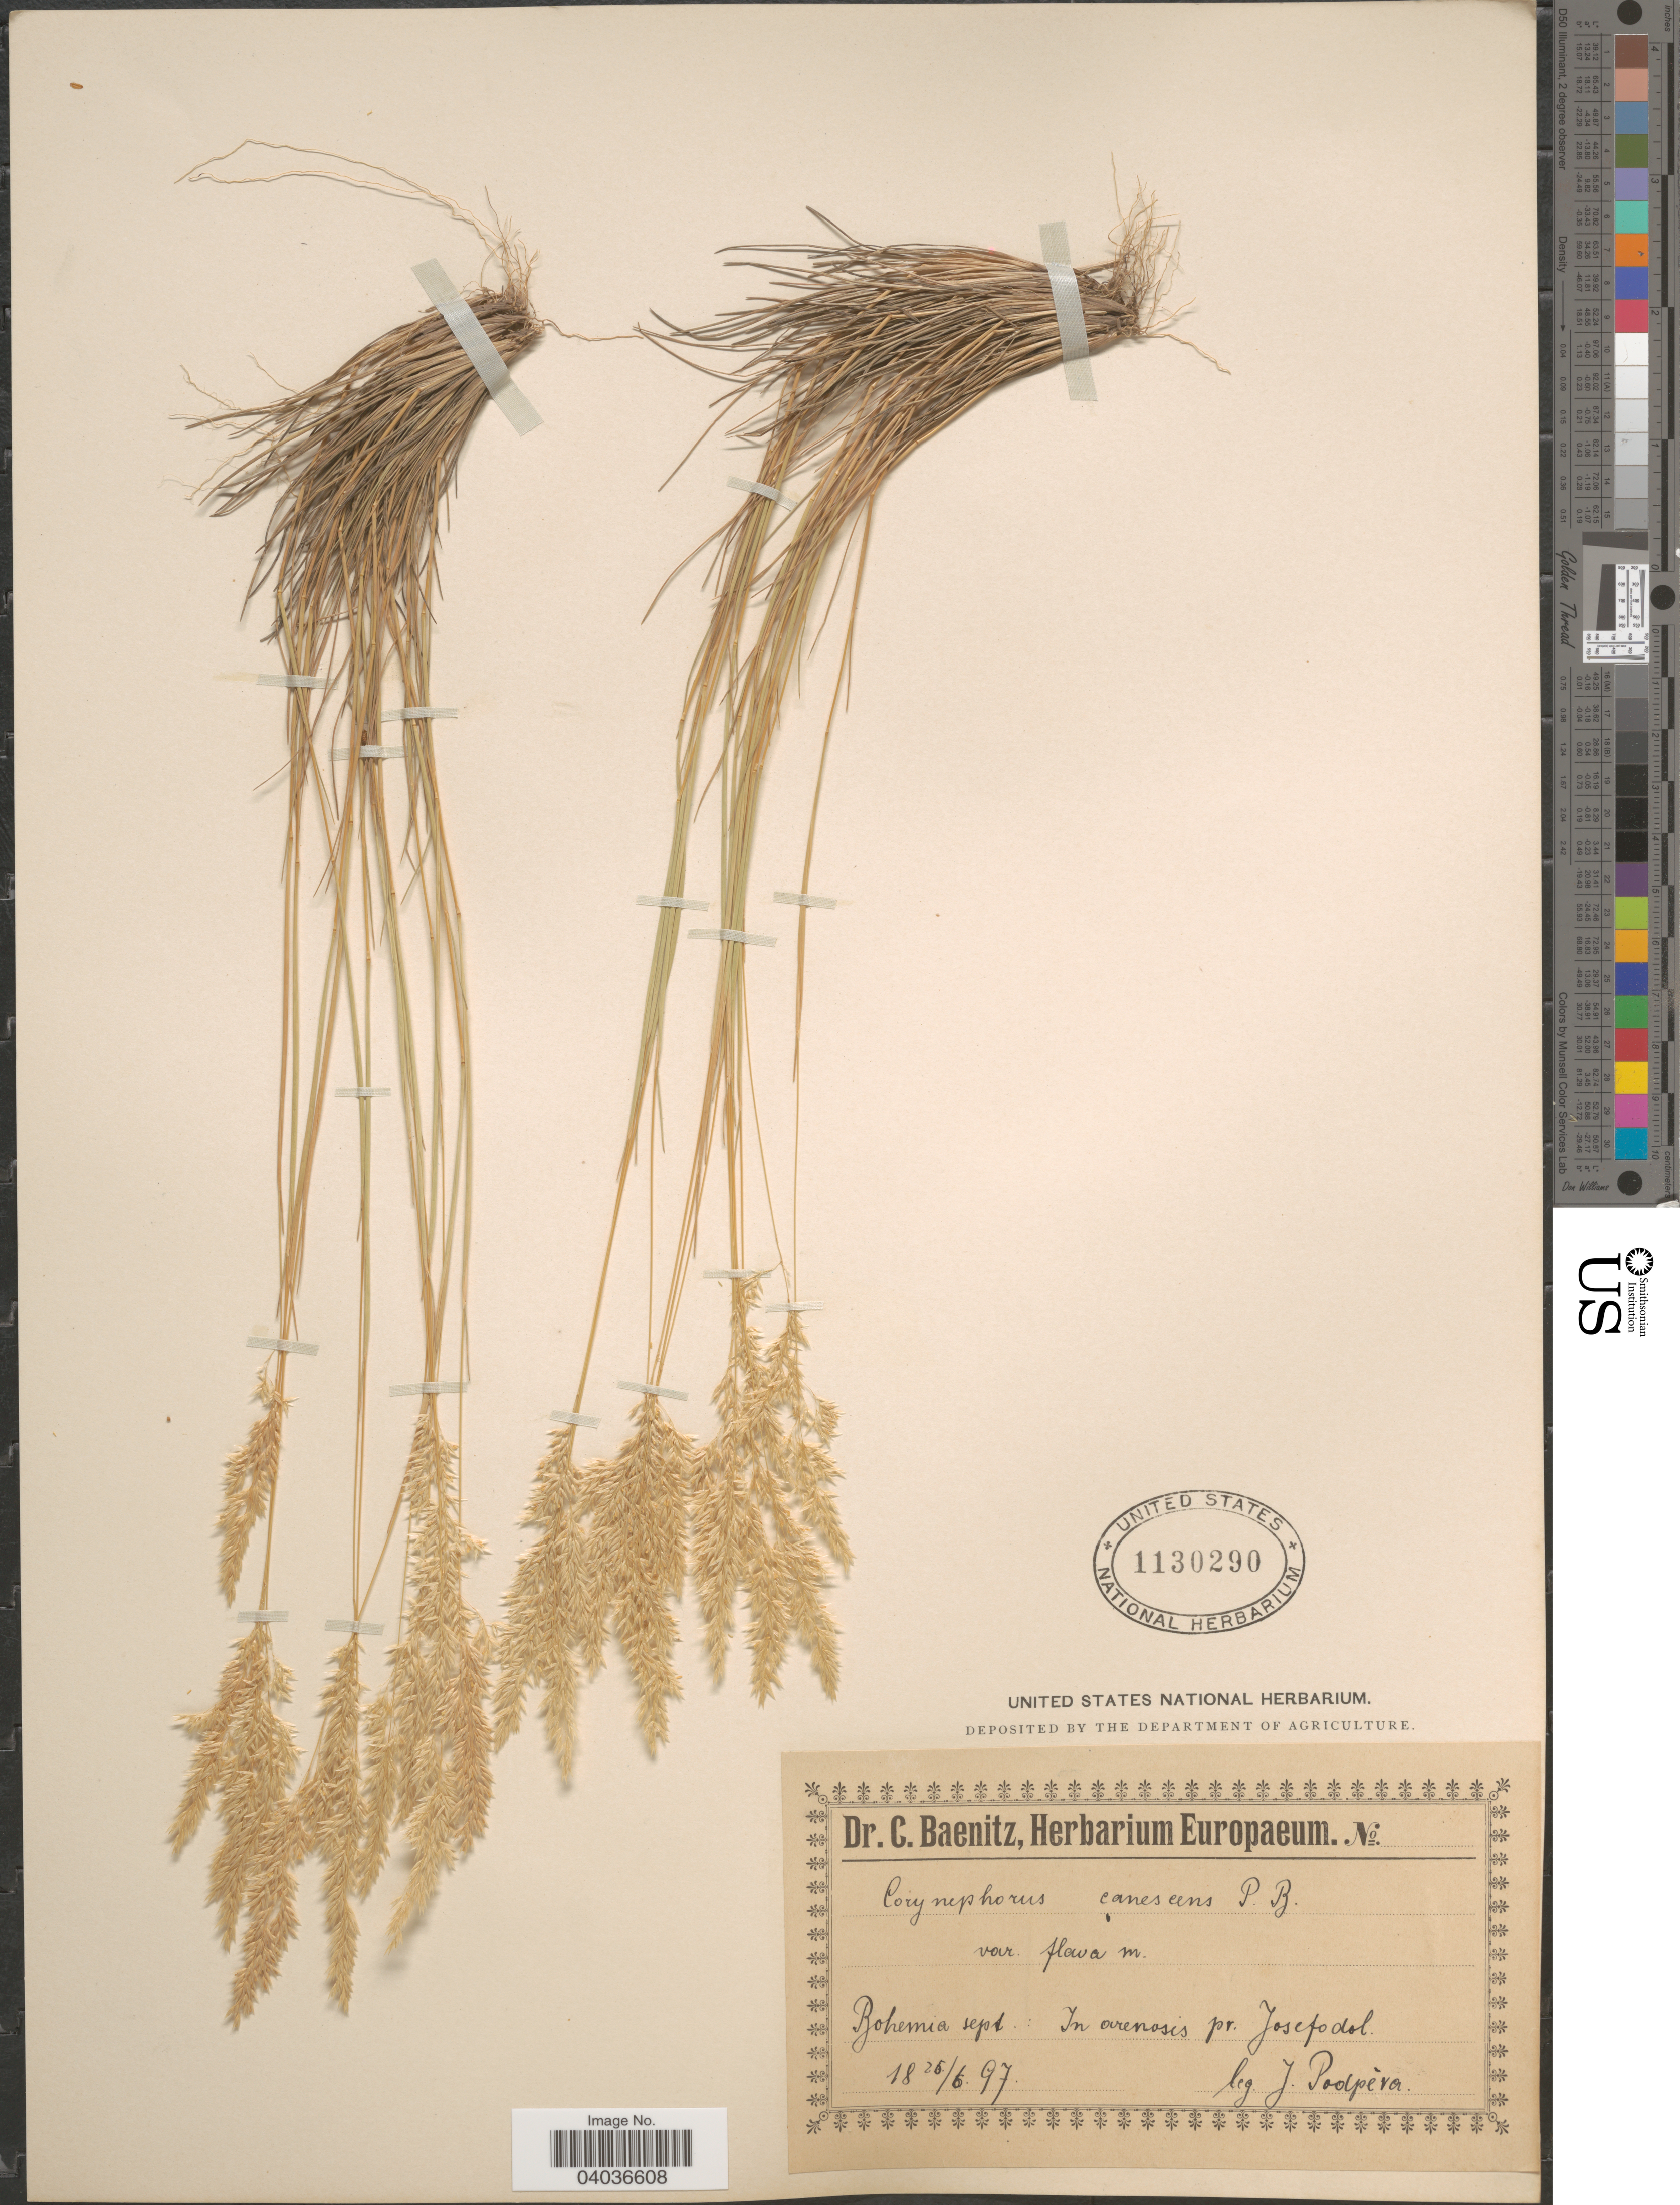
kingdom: Plantae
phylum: Tracheophyta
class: Liliopsida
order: Poales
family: Poaceae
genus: Corynephorus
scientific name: Corynephorus canescens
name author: (L, MEL) P. Beauv.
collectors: J. Podpera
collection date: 1897-06-25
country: Czechia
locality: Bohemia sept.: In arenosis pr. Josefodel.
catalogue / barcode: US 1130290